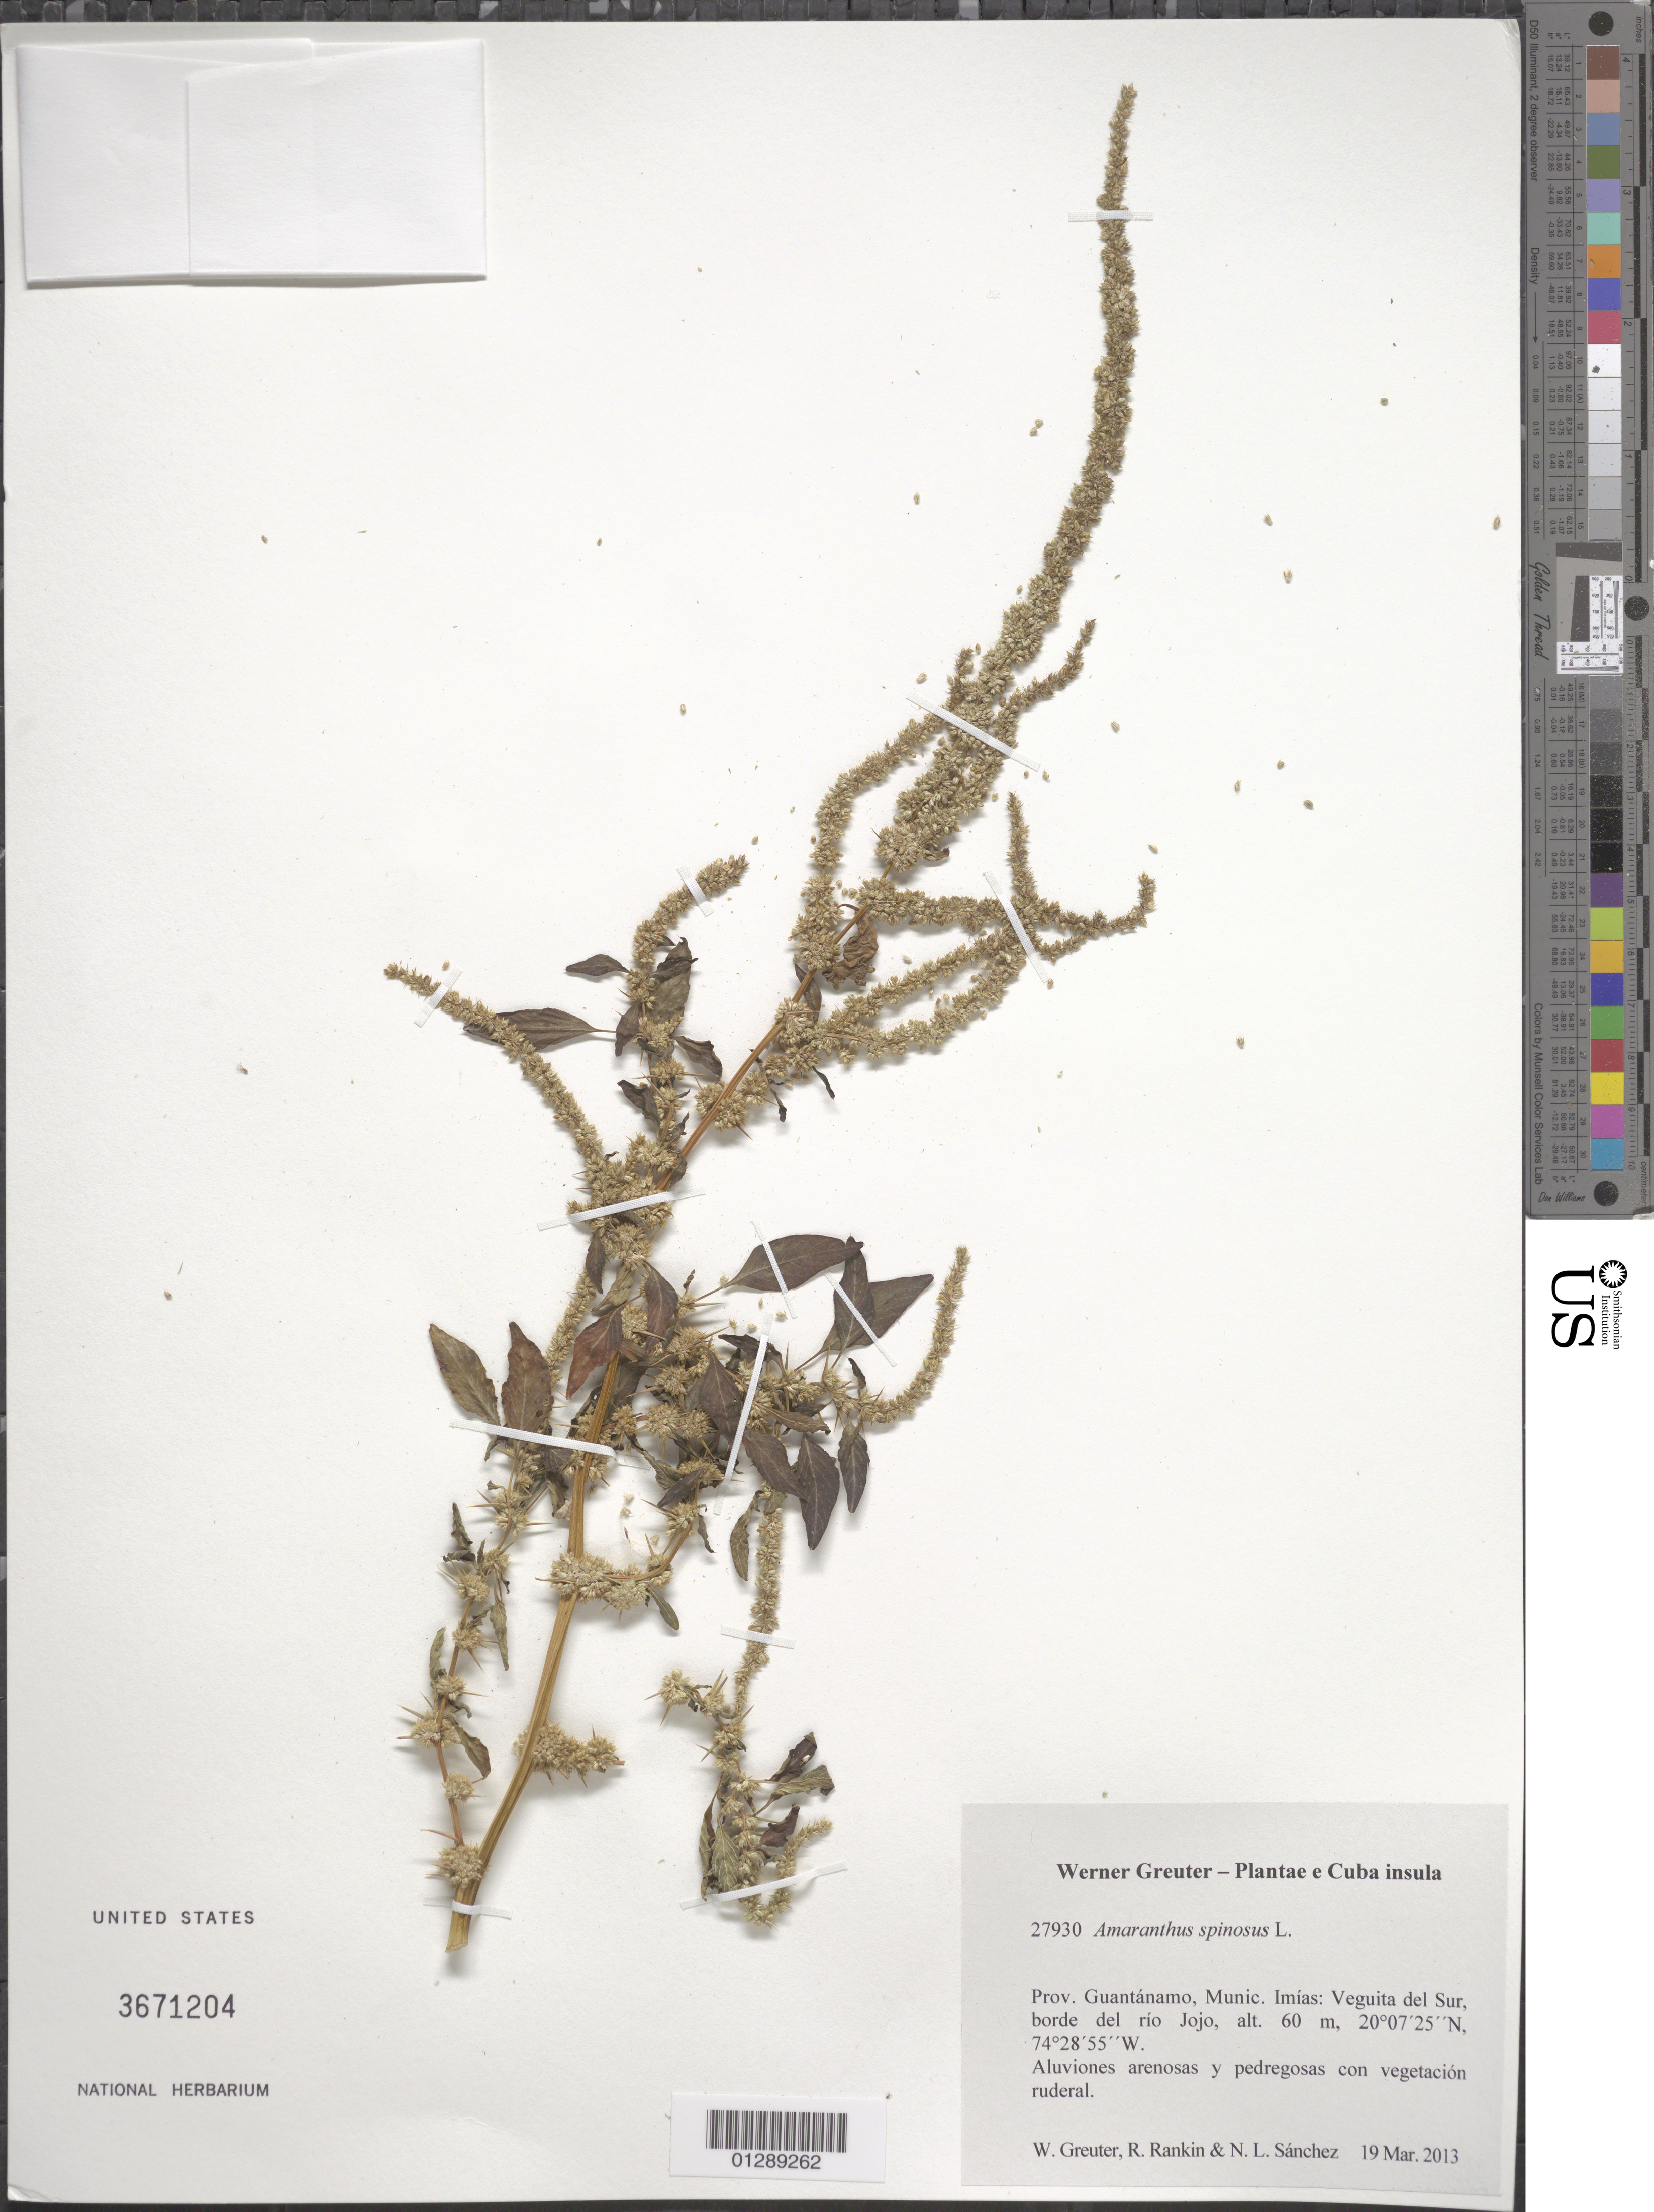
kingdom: Plantae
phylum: Tracheophyta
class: Magnoliopsida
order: Caryophyllales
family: Amaranthaceae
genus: Amaranthus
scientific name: Amaranthus spinosus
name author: L.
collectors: W. R. Greuter, R. Rankin Rodriguez & N. Sanchez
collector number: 27930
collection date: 2013-03-19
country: Cuba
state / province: Guantanamo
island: Cuba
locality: Munic. Imías: Veguita del Sur, borde del río Jojo.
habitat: Aluviones arenosas y pedregosas vegetación ruderal.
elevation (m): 60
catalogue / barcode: US 3671204